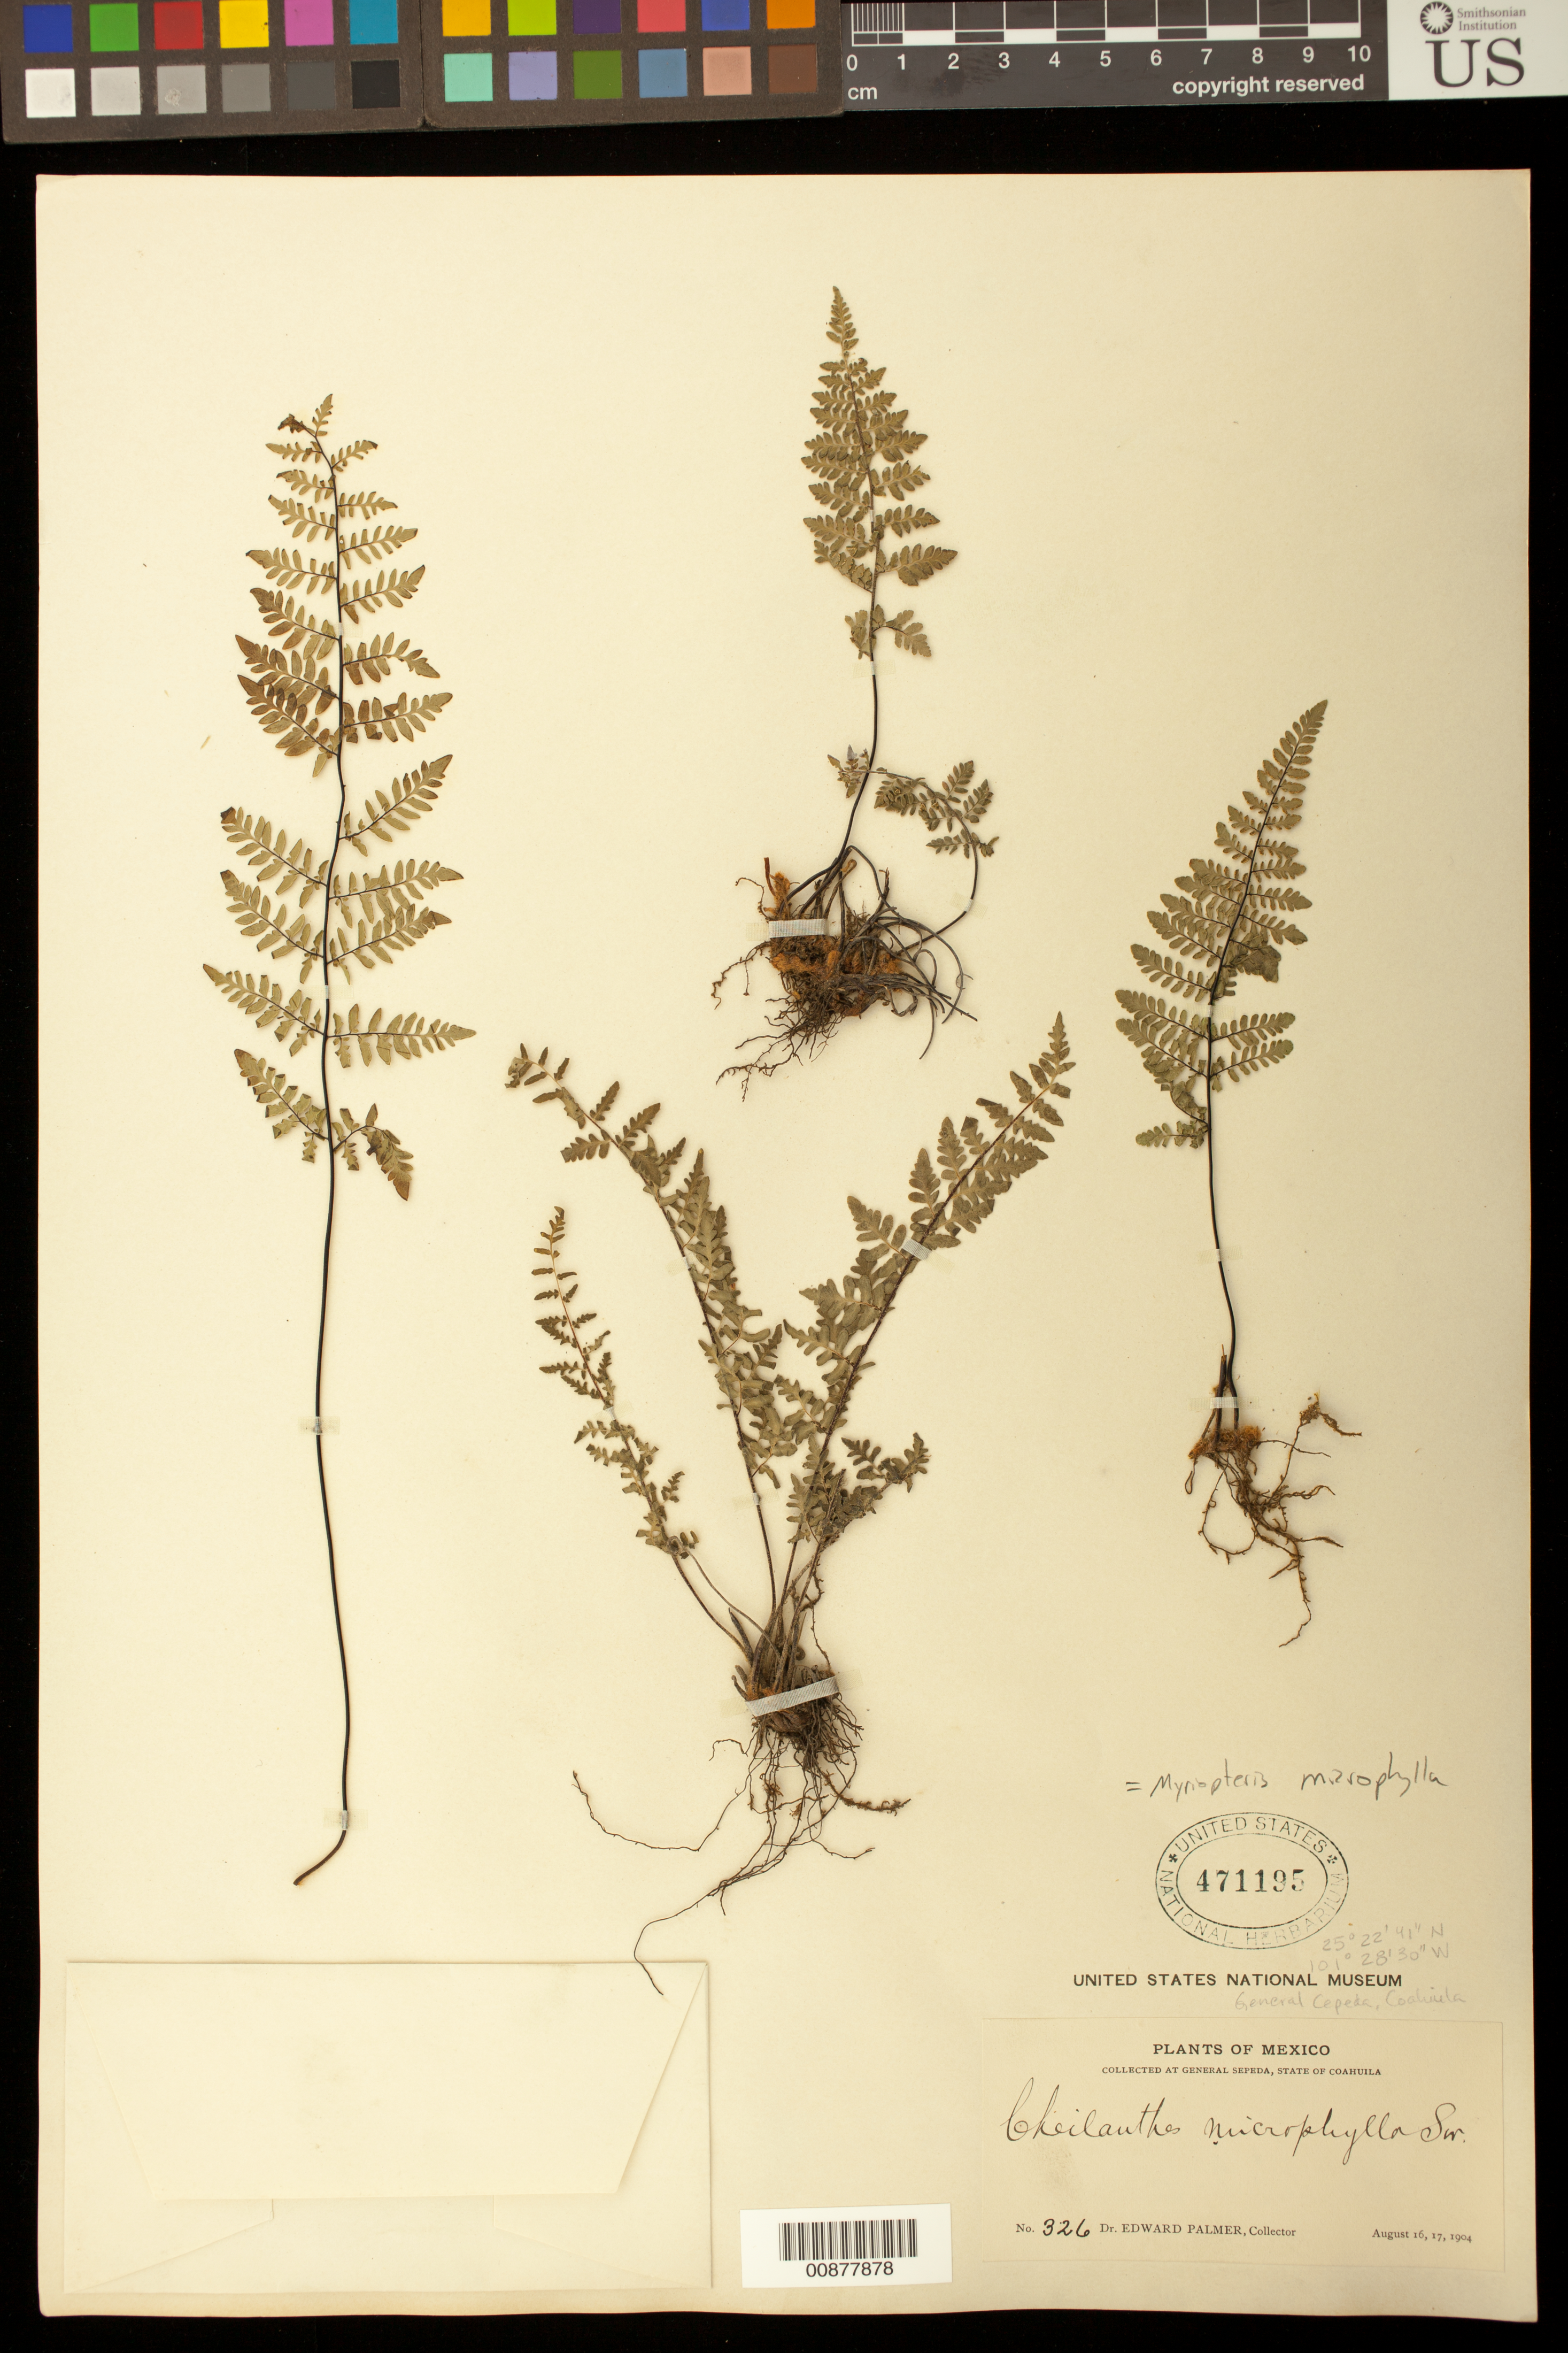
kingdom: Plantae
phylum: Tracheophyta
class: Polypodiopsida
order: Polypodiales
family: Pteridaceae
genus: Myriopteris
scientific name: Myriopteris microphylla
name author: (Sw.) Grusz & Windham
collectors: E. Palmer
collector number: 326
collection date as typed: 16 Aug 1904 to 17 Aug 1904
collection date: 1904-08-16/1904-08-17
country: Mexico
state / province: Coahuila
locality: General Cepeda, Coahuila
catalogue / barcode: US 471195